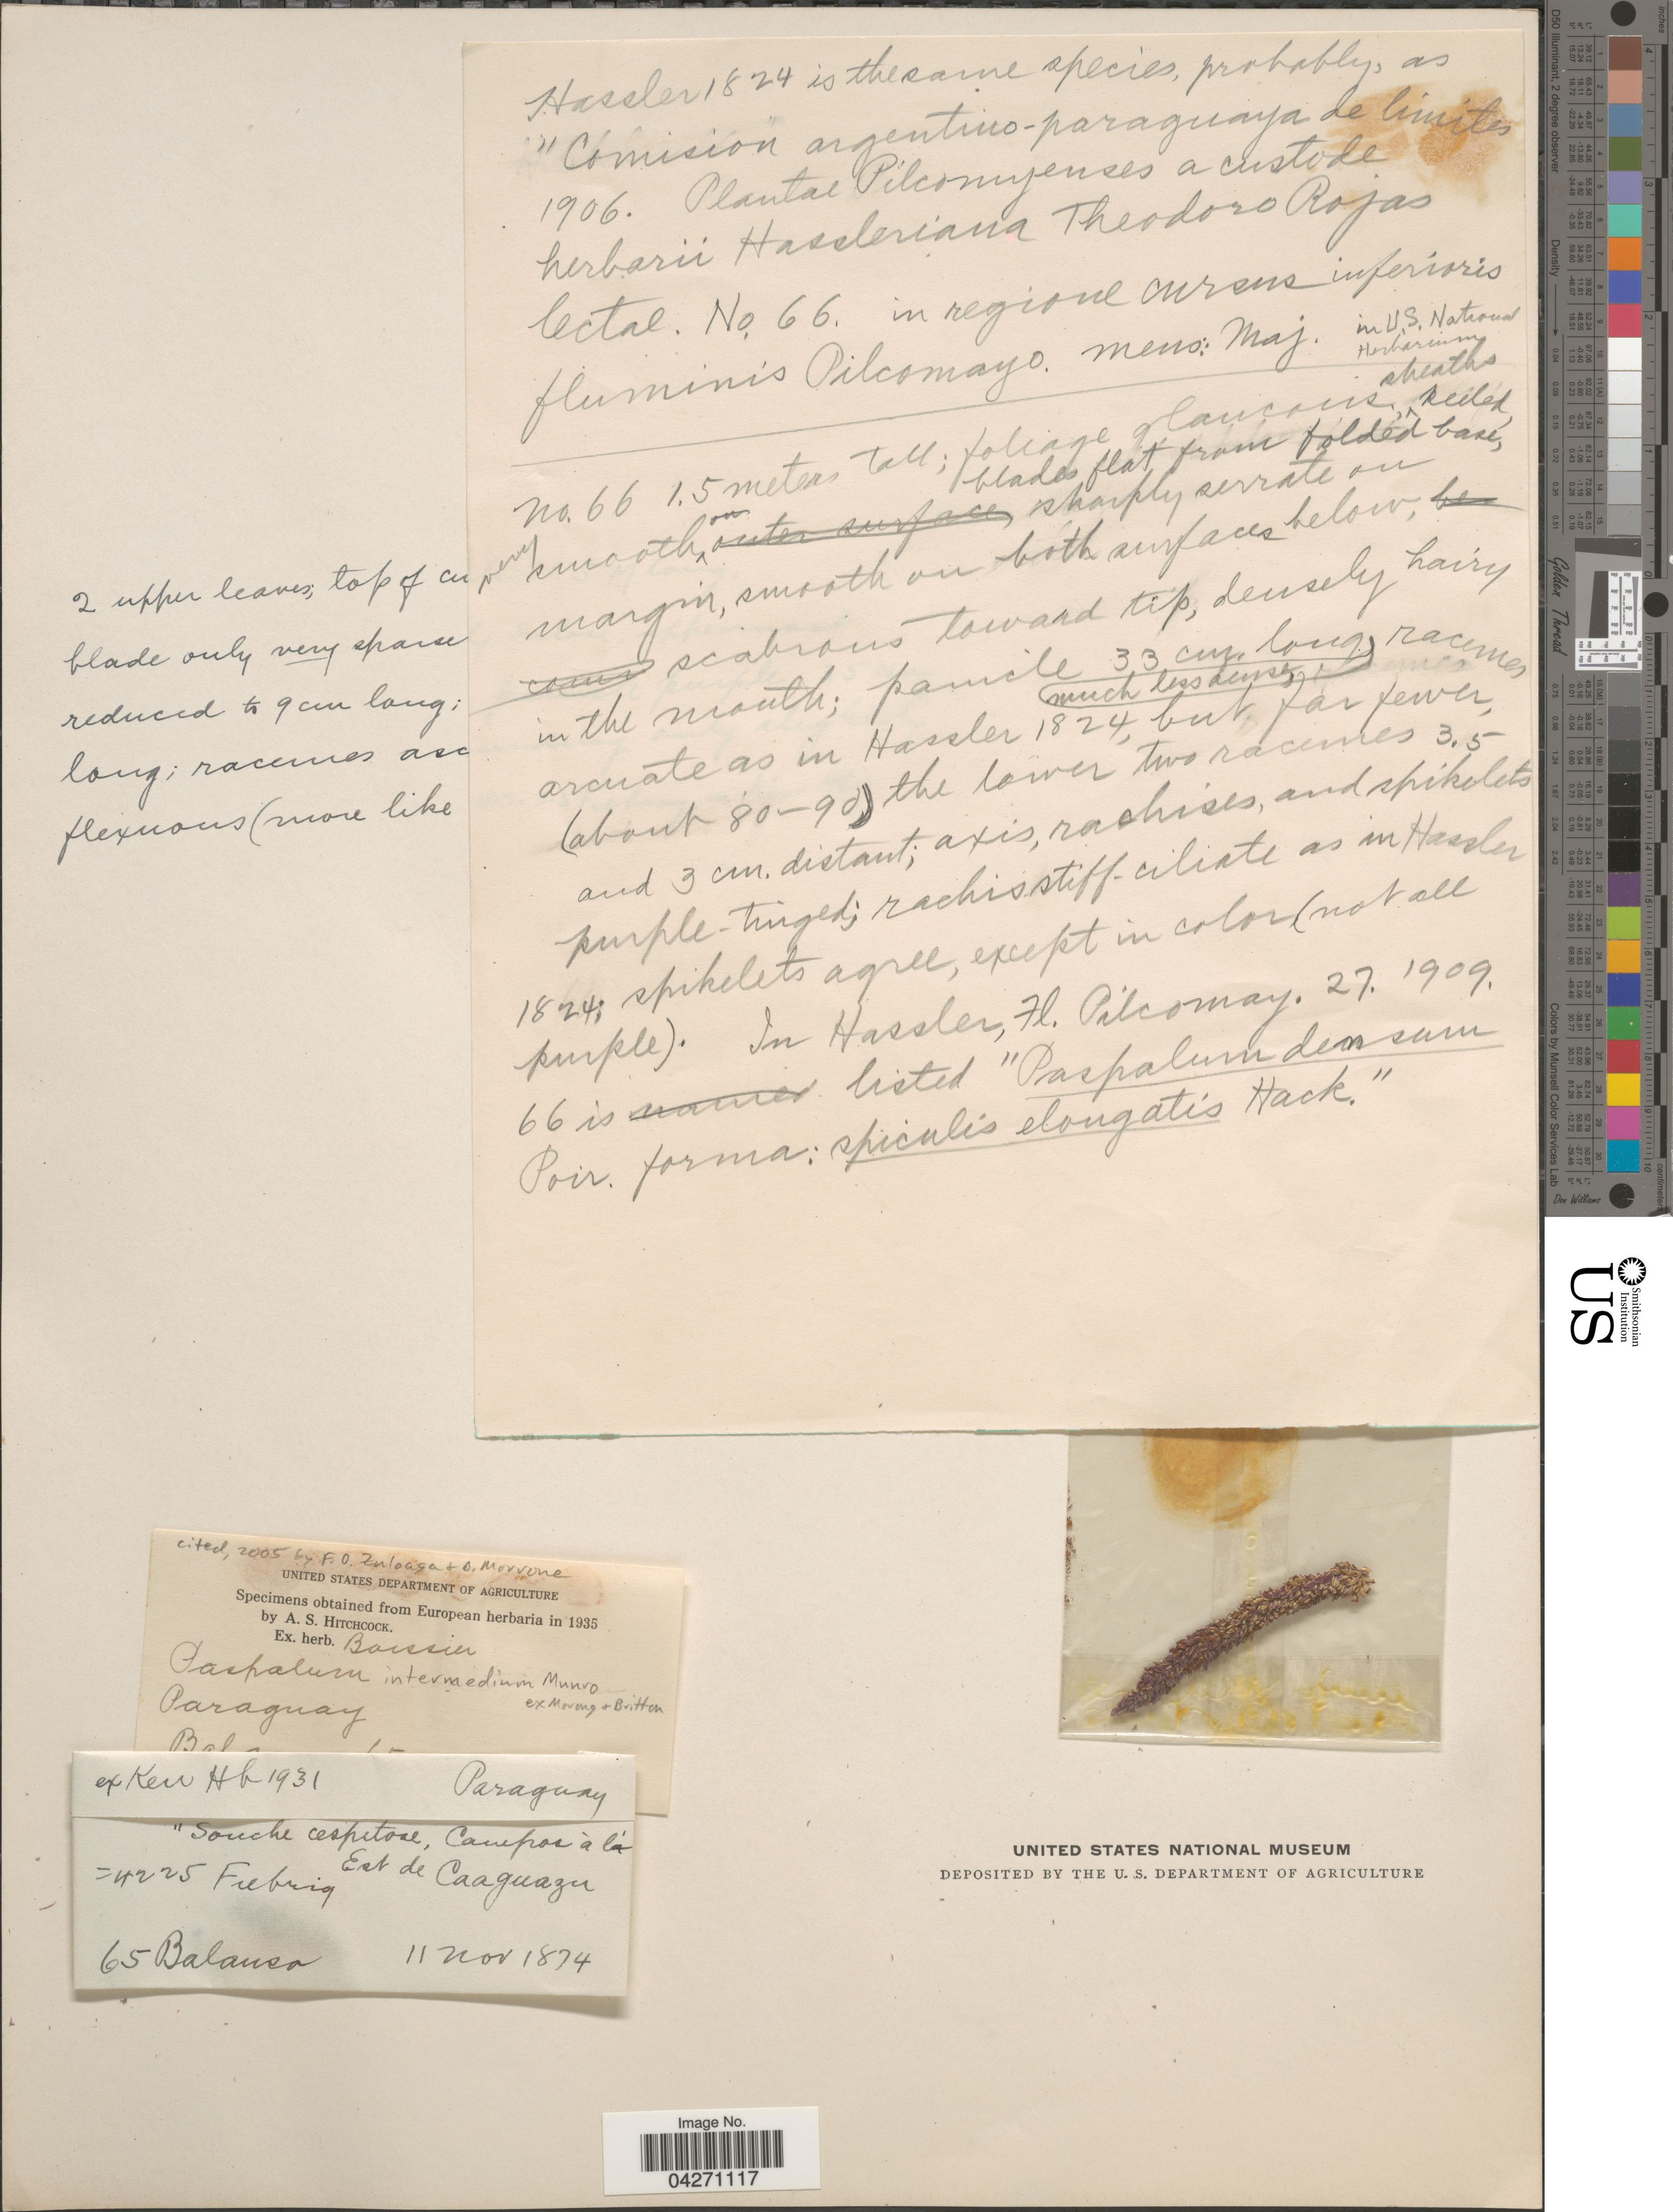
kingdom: Plantae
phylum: Tracheophyta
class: Liliopsida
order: Poales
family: Poaceae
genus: Paspalum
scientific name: Paspalum intermedium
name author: Munro ex Morong & Britton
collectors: -. Balansa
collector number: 65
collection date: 1874-11-11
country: Paraguay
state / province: Caaguazu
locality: Est. Caaguazu.